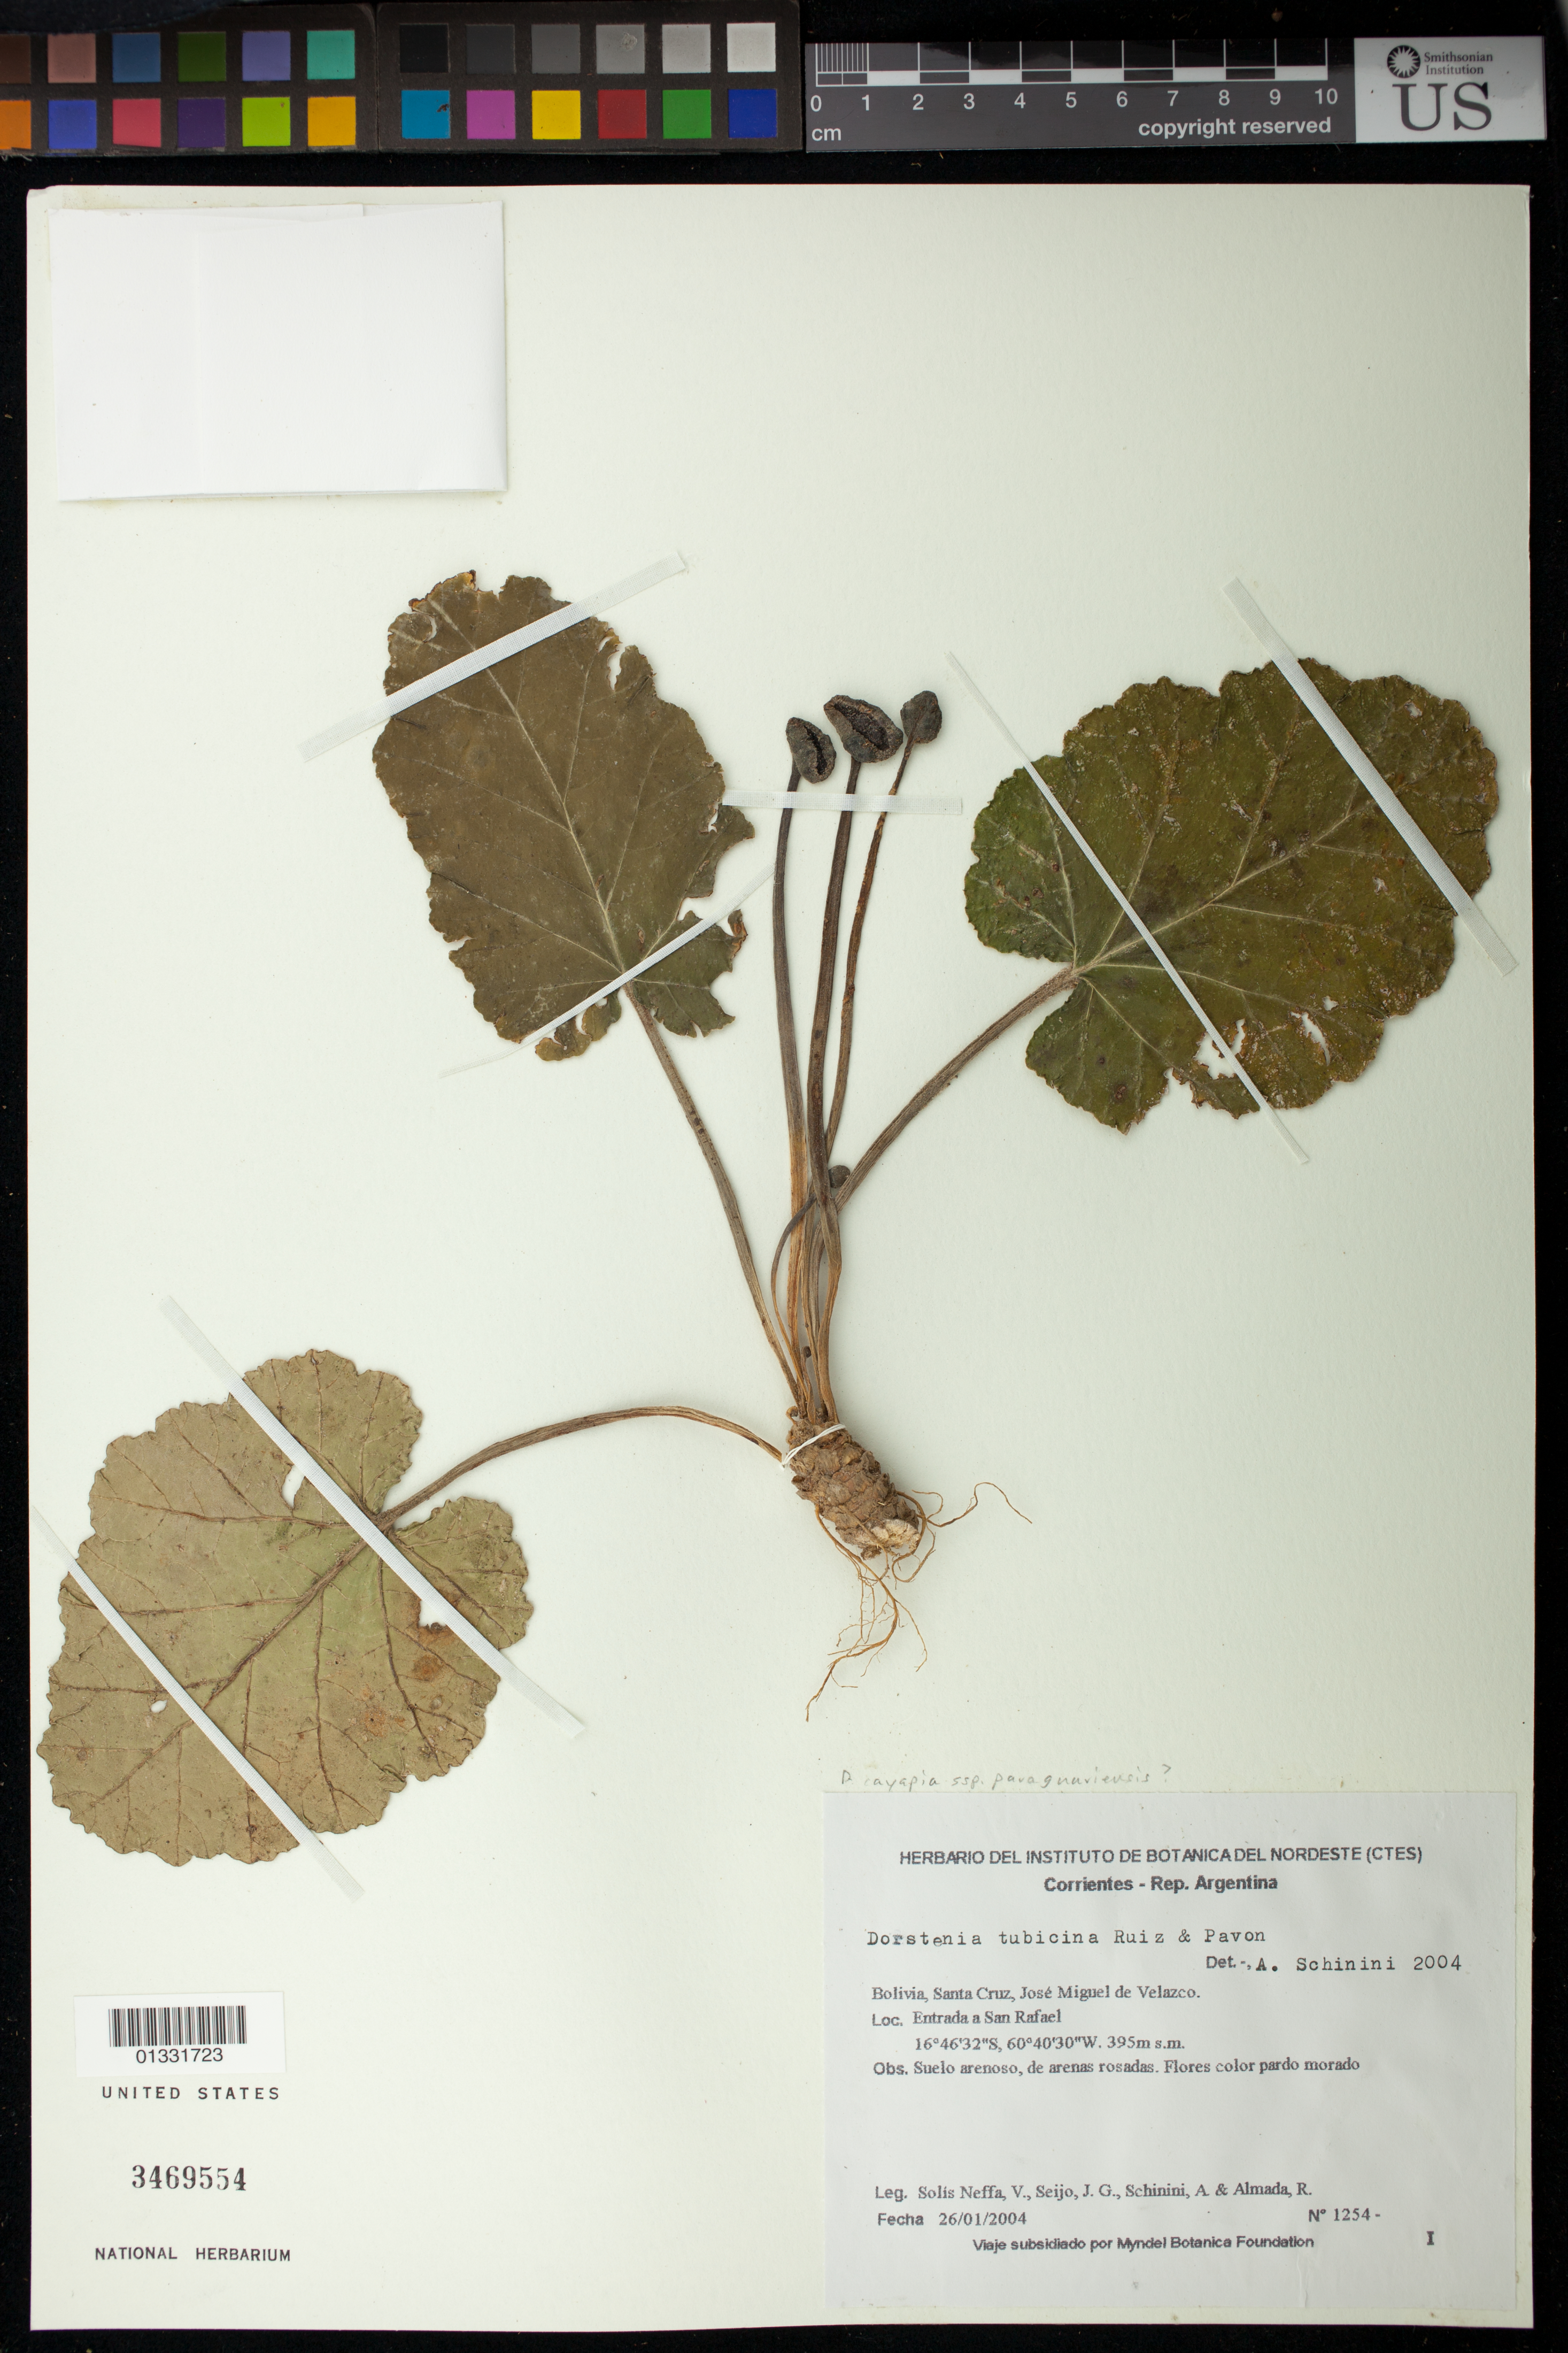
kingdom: Plantae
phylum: Tracheophyta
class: Magnoliopsida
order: Rosales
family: Moraceae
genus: Dorstenia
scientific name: Dorstenia cayapia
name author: Vell.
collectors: V. Solis Neffa, J. Seijo, A. Schinini & R. Almada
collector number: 1254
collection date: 2004-01-26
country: Bolivia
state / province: Santa Cruz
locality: Jo´se Miguel de Velazci. Entrada a San Rafael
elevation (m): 395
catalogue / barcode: US 3469554